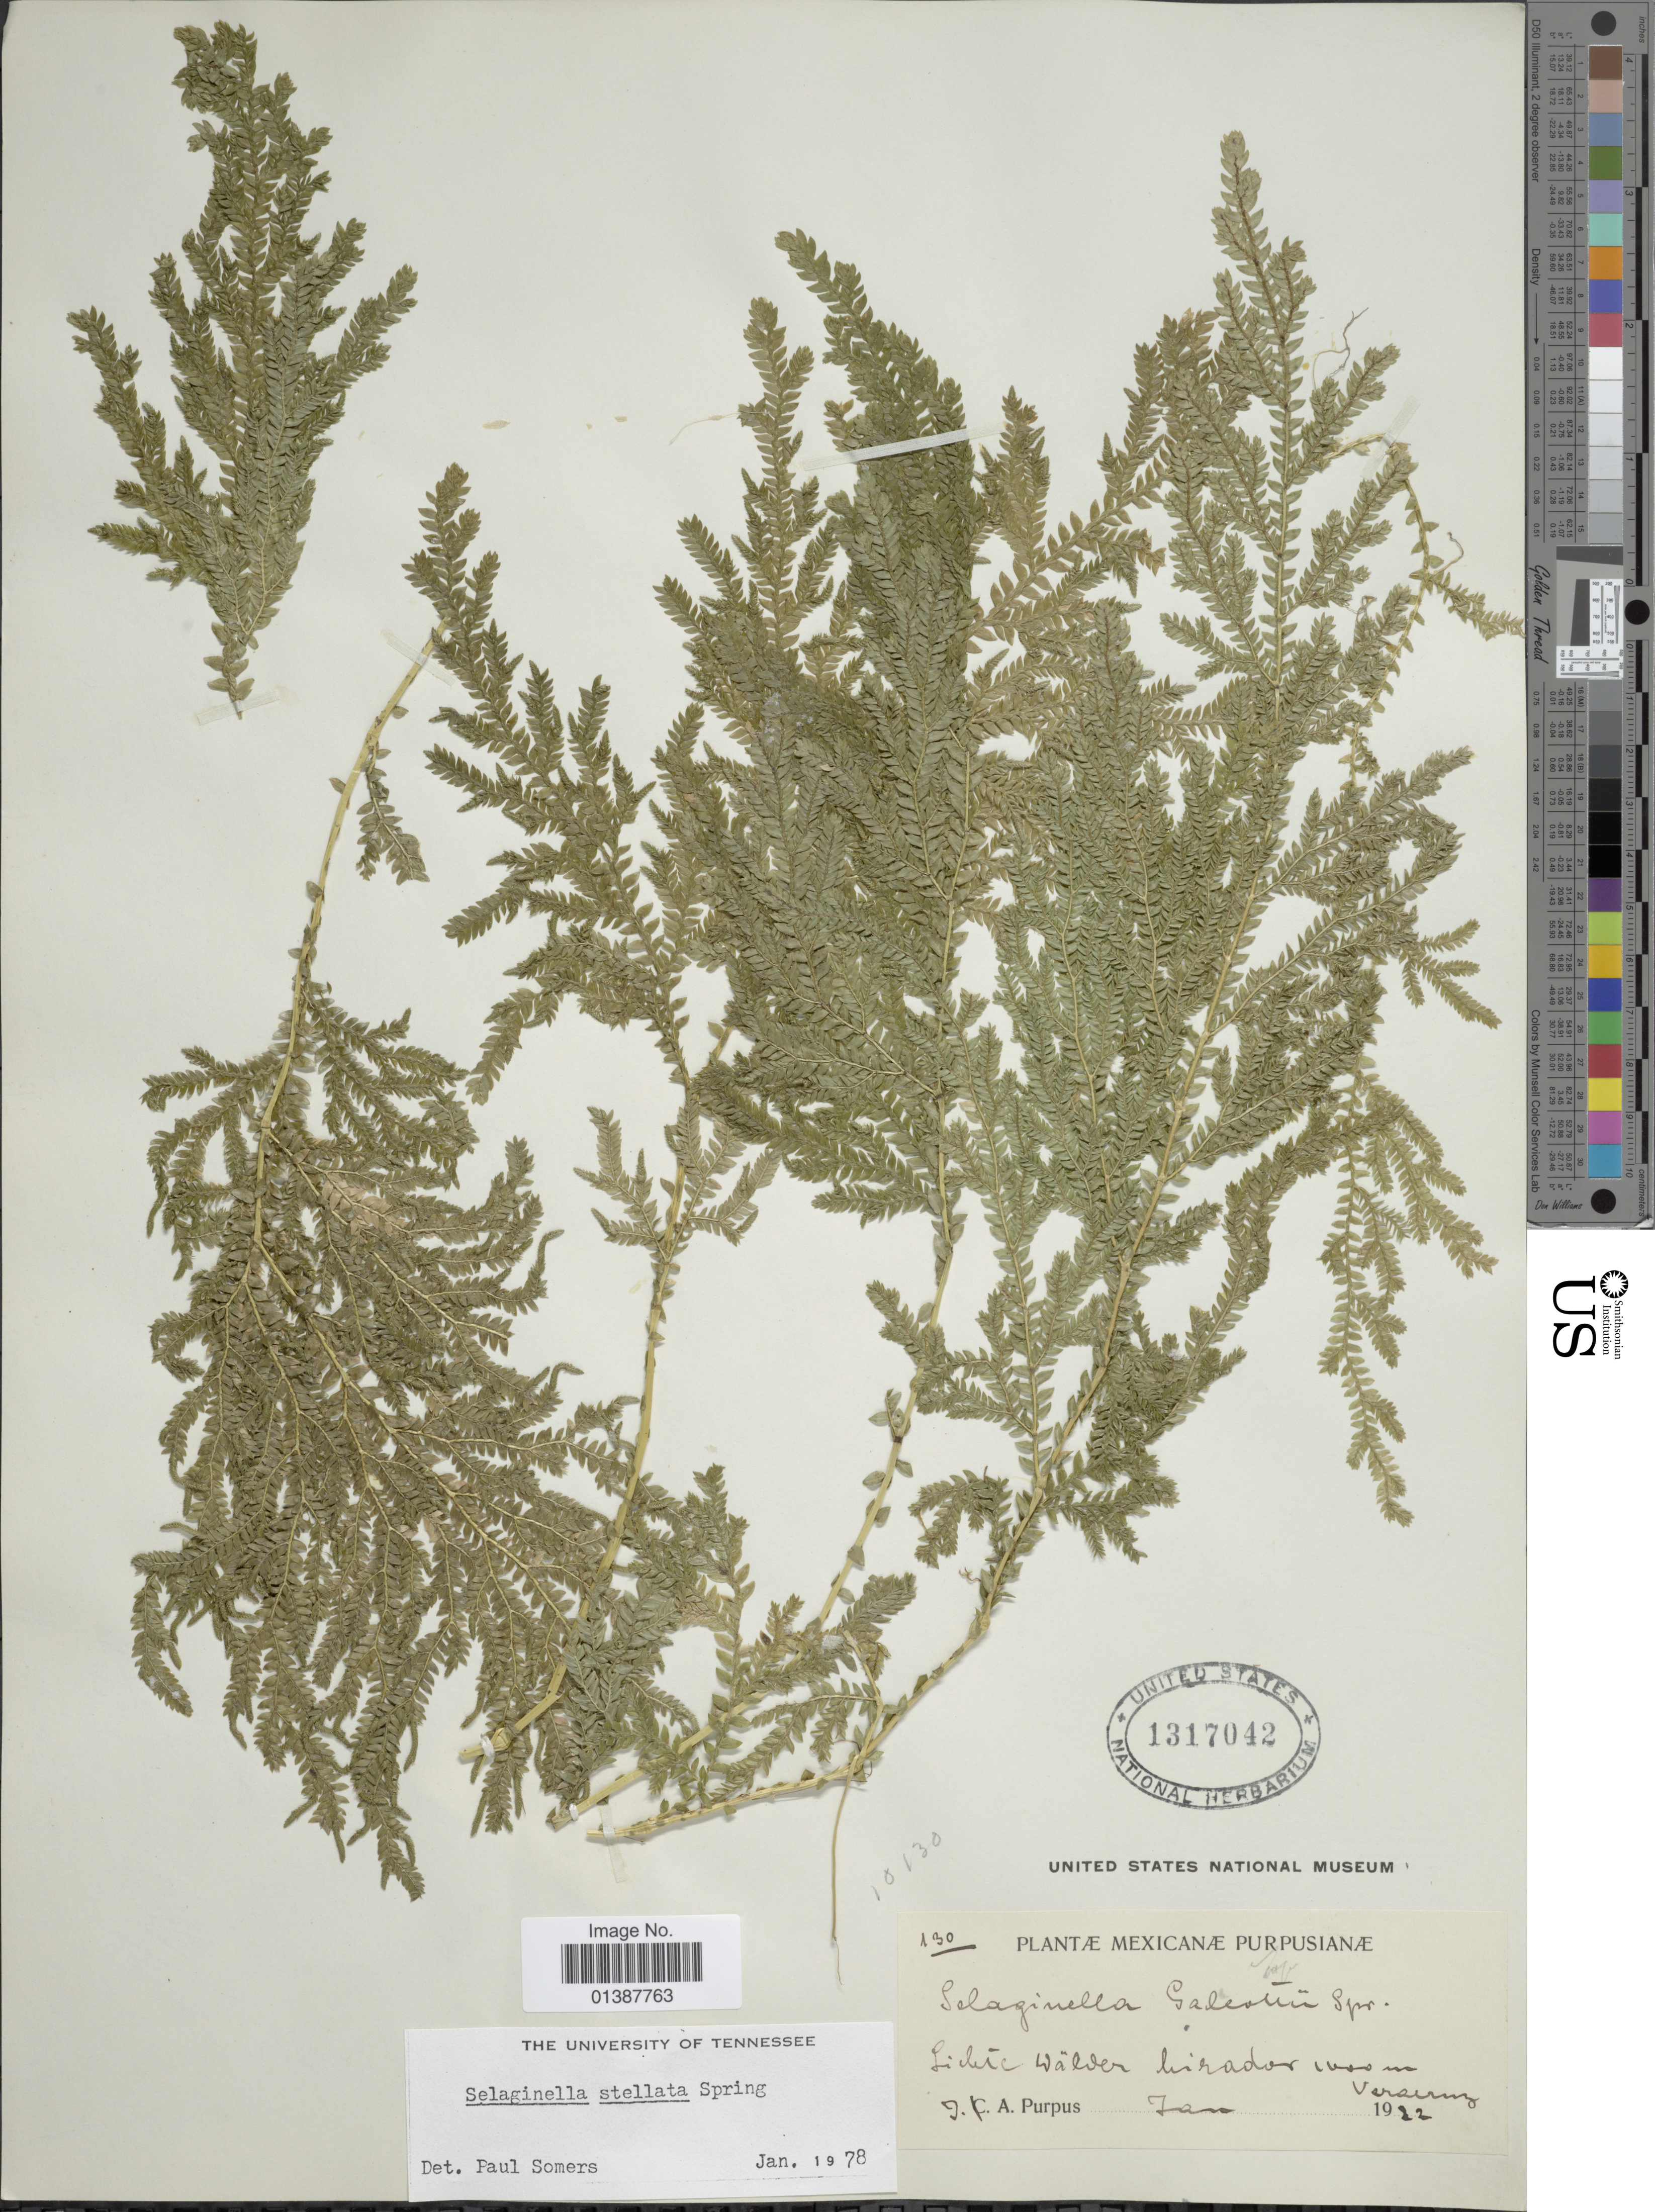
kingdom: Plantae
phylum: Tracheophyta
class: Lycopodiopsida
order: Selaginellales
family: Selaginellaceae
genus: Selaginella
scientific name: Selaginella galeottii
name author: Spring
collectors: J. A. Purpus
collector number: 130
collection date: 1922-01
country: Mexico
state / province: Veracruz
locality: Veracruz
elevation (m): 1000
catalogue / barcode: US 1317042